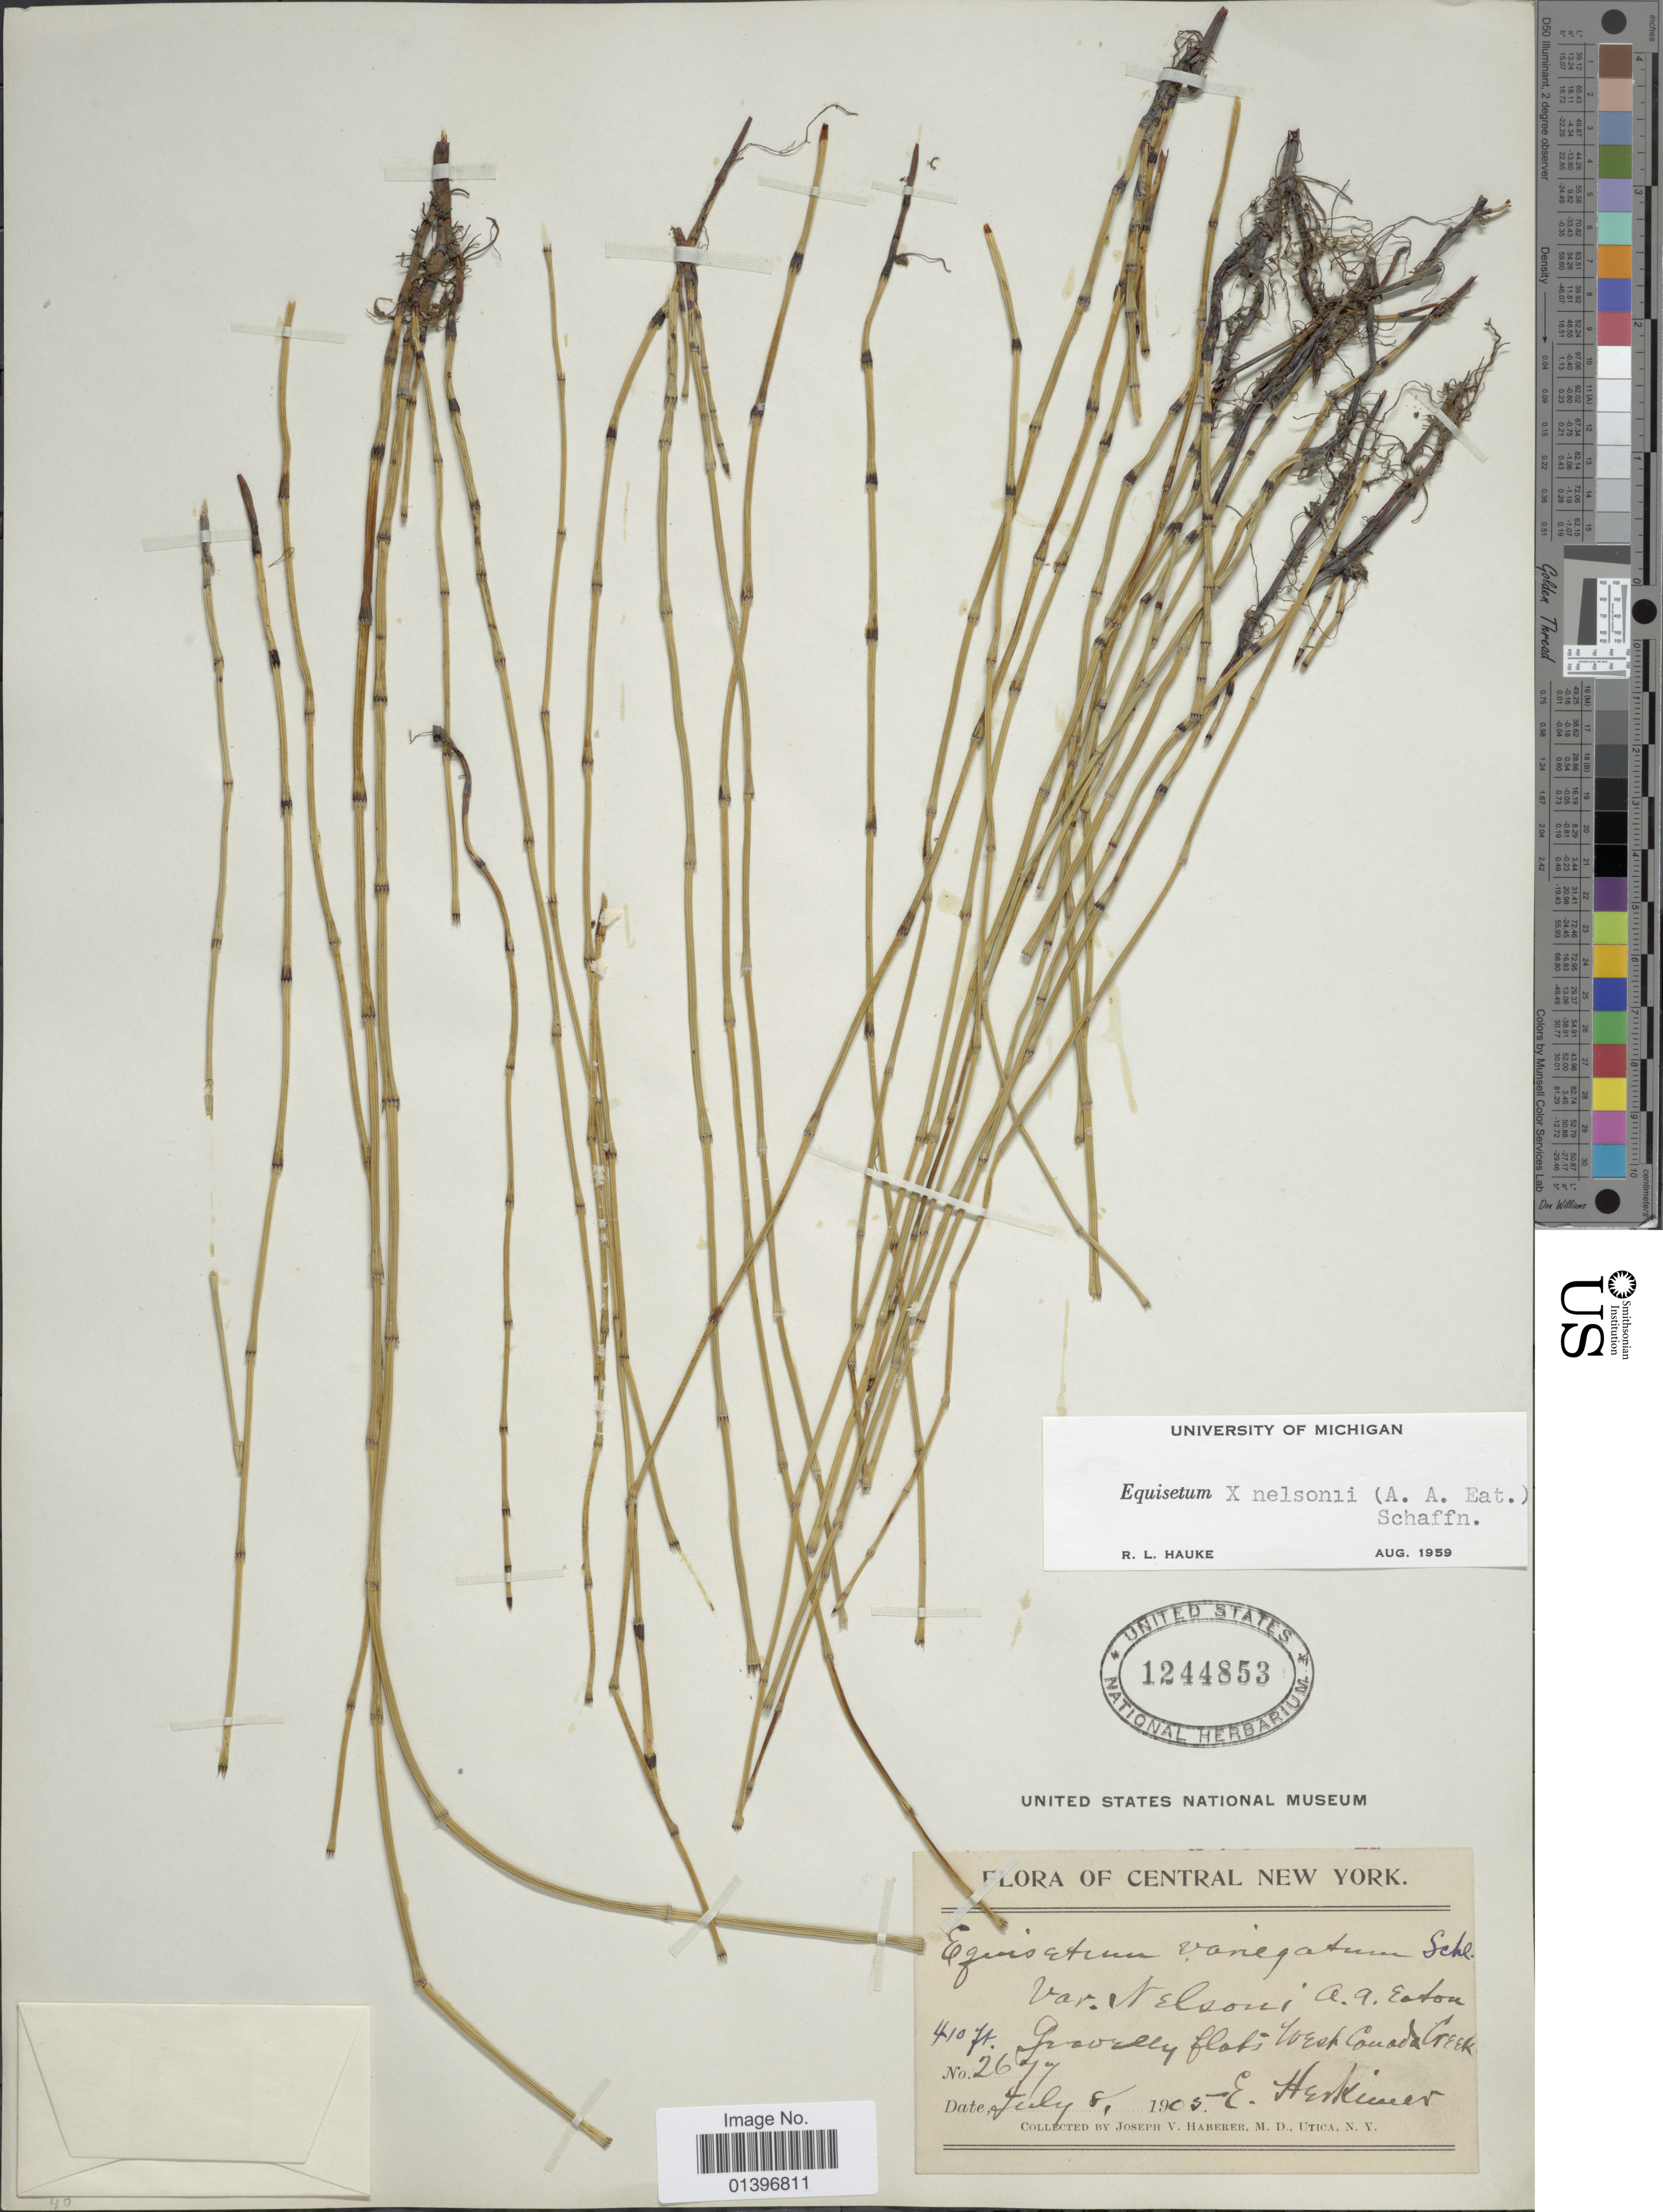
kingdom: Plantae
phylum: Tracheophyta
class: Polypodiopsida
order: Equisetales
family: Equisetaceae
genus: Equisetum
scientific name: Equisetum x nelsonii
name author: (A.A. Eaton) J.H. Schaffn.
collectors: J. V. Haberer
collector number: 2677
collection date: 1905-07-08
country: United States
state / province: New York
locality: Central New York, Gravelly flats west Canada Creek, E. Herkimer.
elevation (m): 125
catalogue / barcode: US 1244853